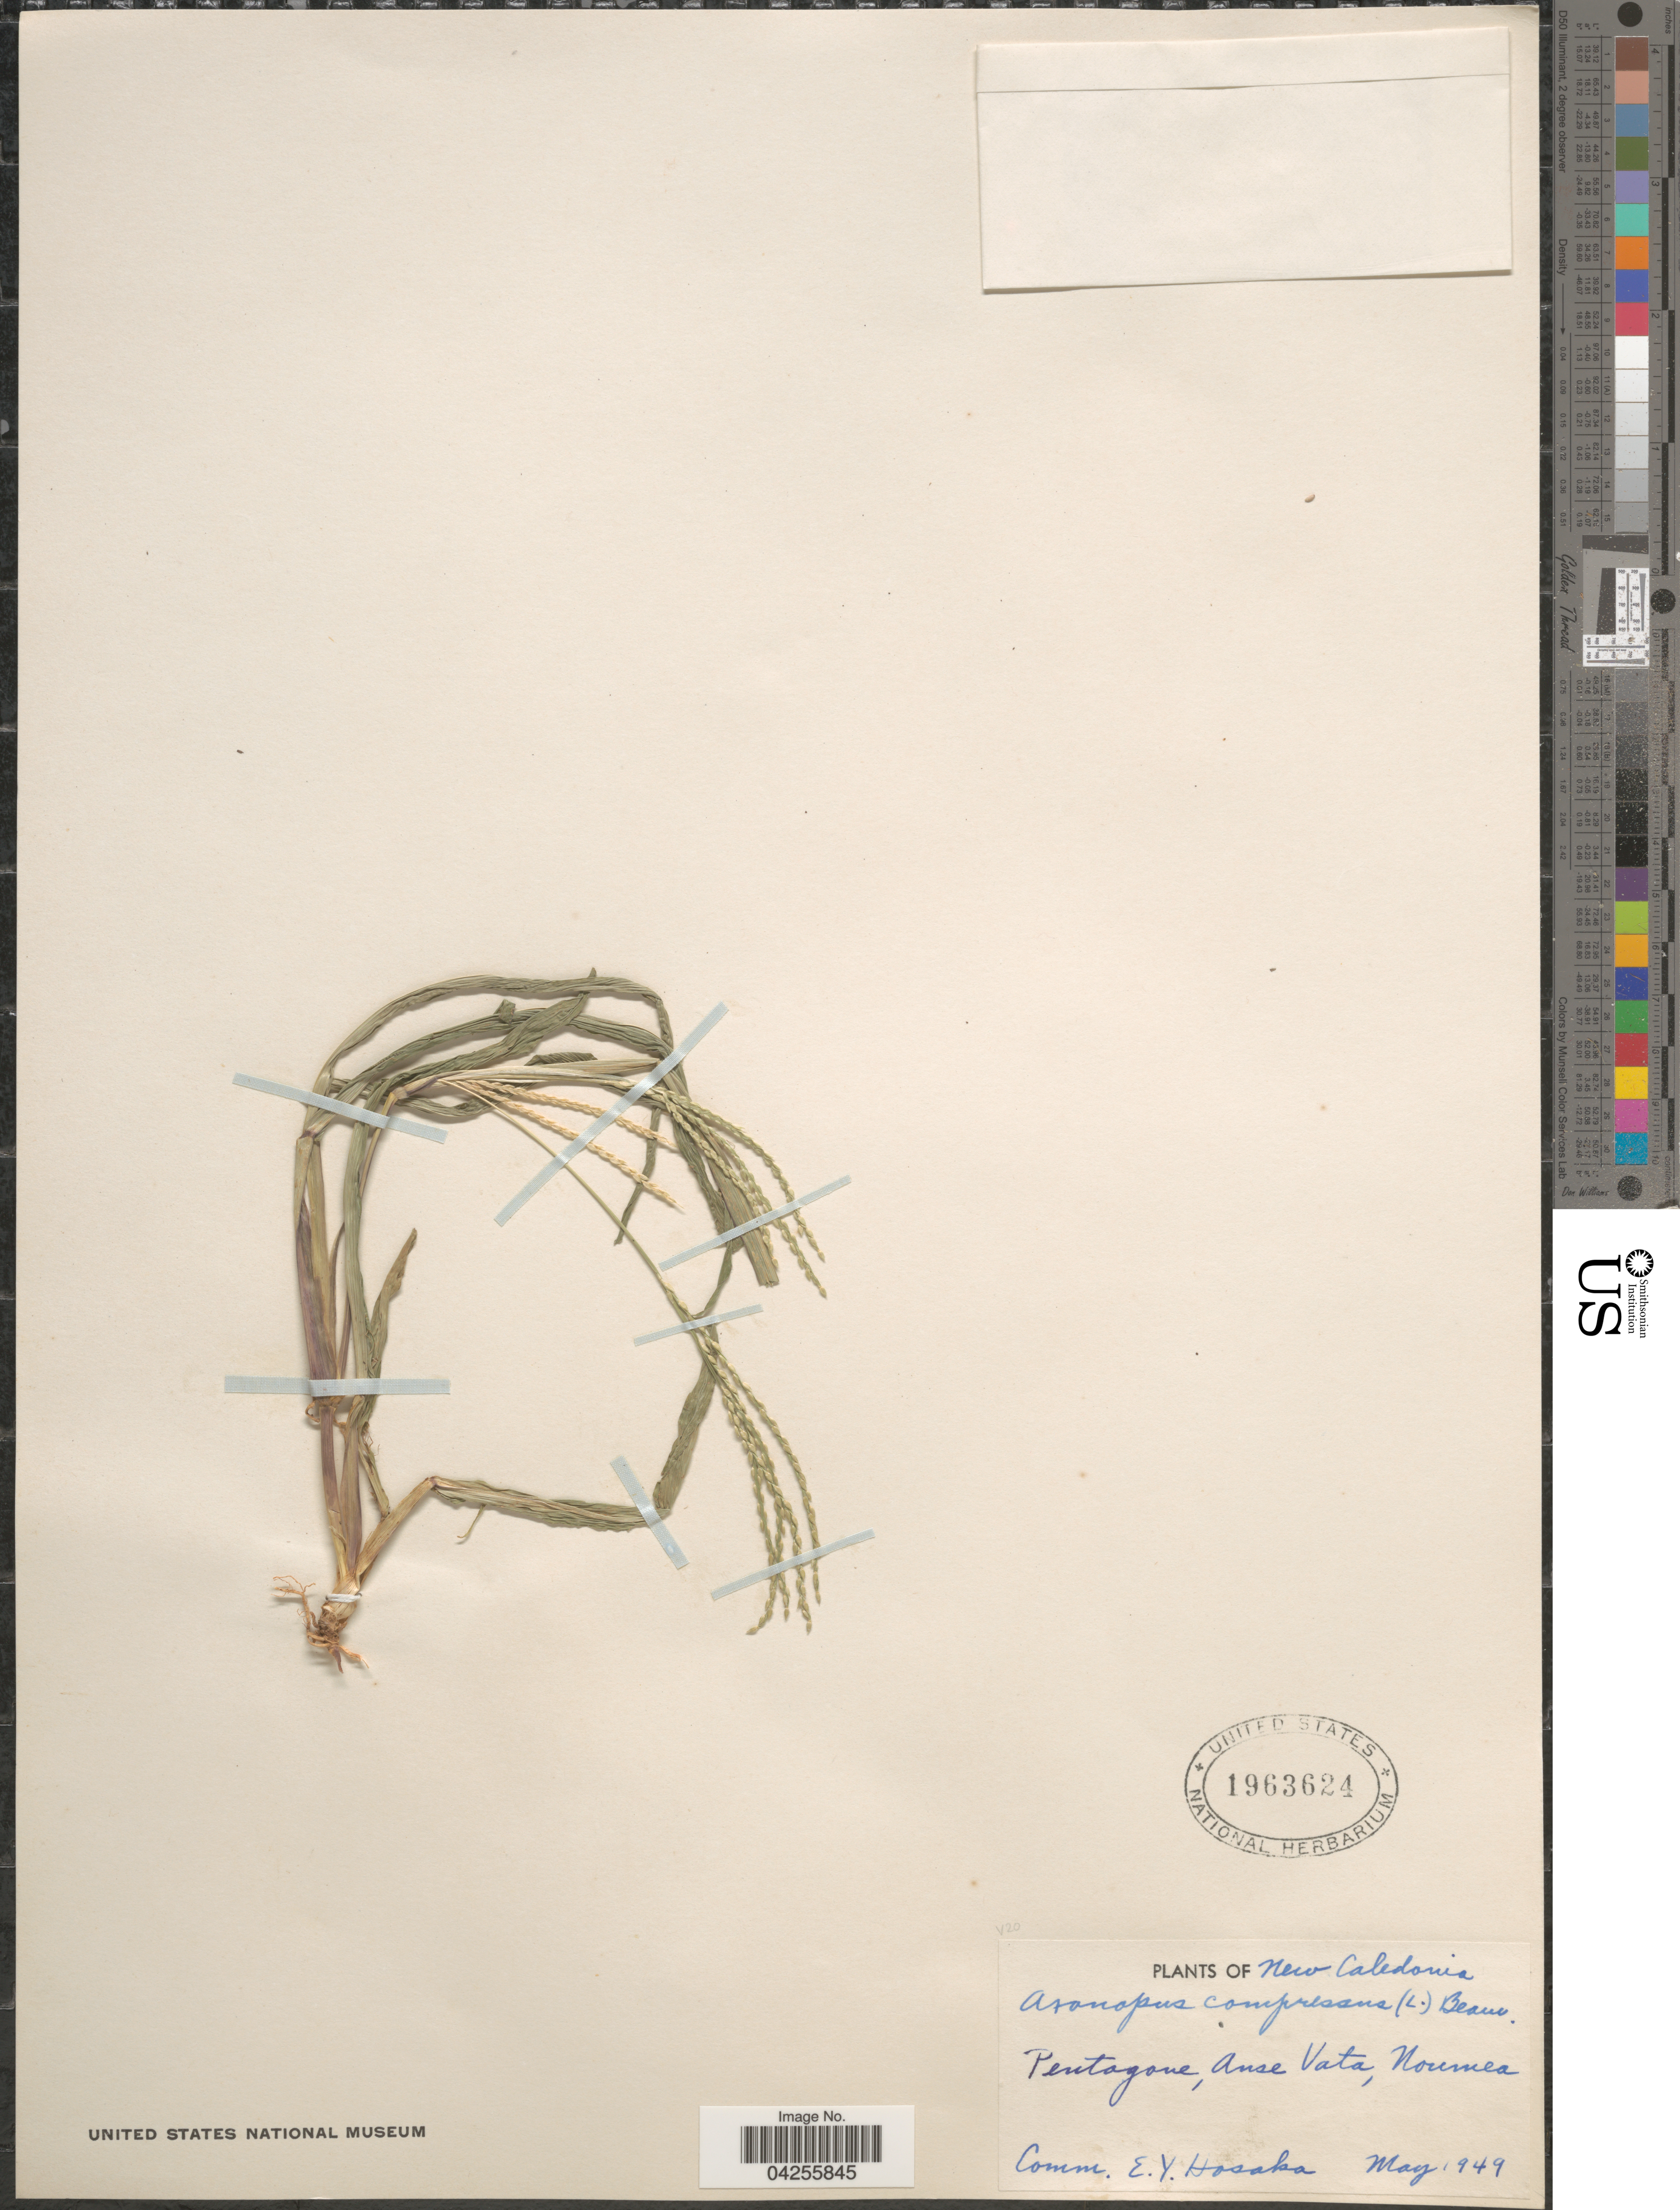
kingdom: Plantae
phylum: Tracheophyta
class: Liliopsida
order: Poales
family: Poaceae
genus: Axonopus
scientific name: Axonopus compressus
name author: (Sw.) P. Beauv.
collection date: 1949-05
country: New Caledonia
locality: Pentagone, Anse Vata, Noumea.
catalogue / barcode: US 1963624